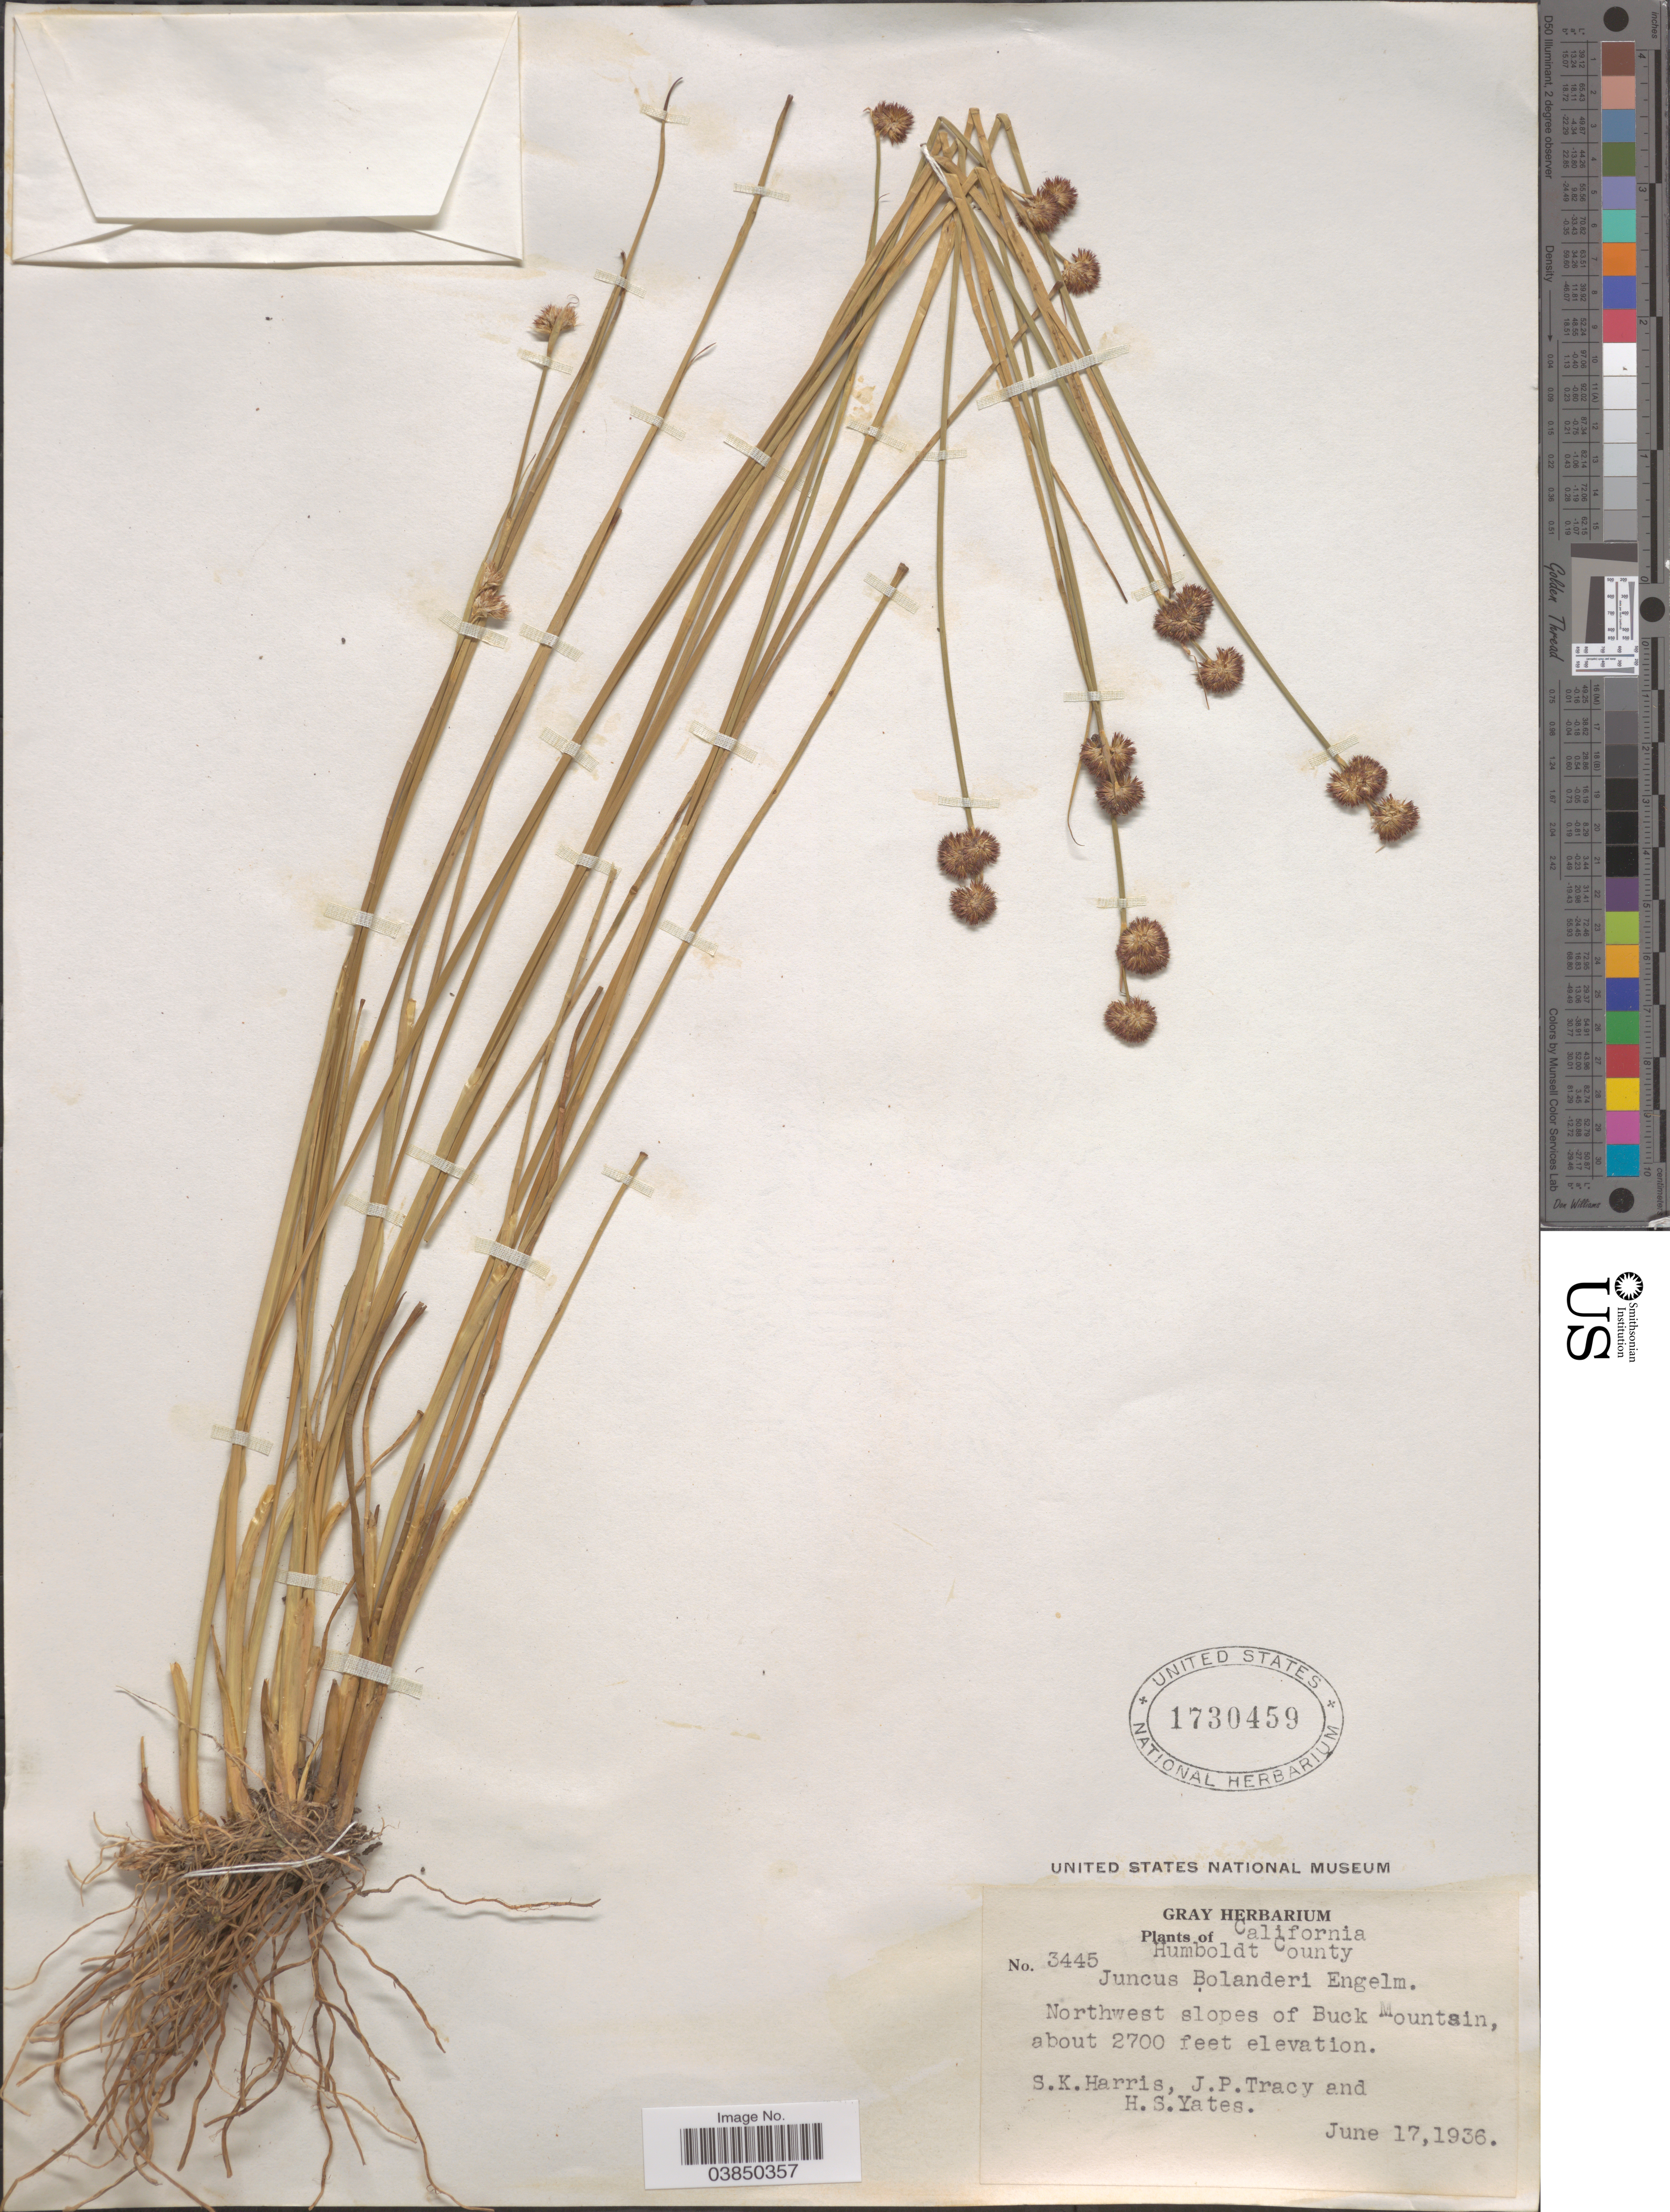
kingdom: Plantae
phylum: Tracheophyta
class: Liliopsida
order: Poales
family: Juncaceae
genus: Juncus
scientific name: Juncus bolanderi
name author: Engelm.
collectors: S. K. Harris, J. Tracy & H. S. Yates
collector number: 3445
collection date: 1936-06-17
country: United States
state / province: California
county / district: Humboldt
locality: Humboldt County. Northwest slopes of Buck Mountain.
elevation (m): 823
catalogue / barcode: US 1730459